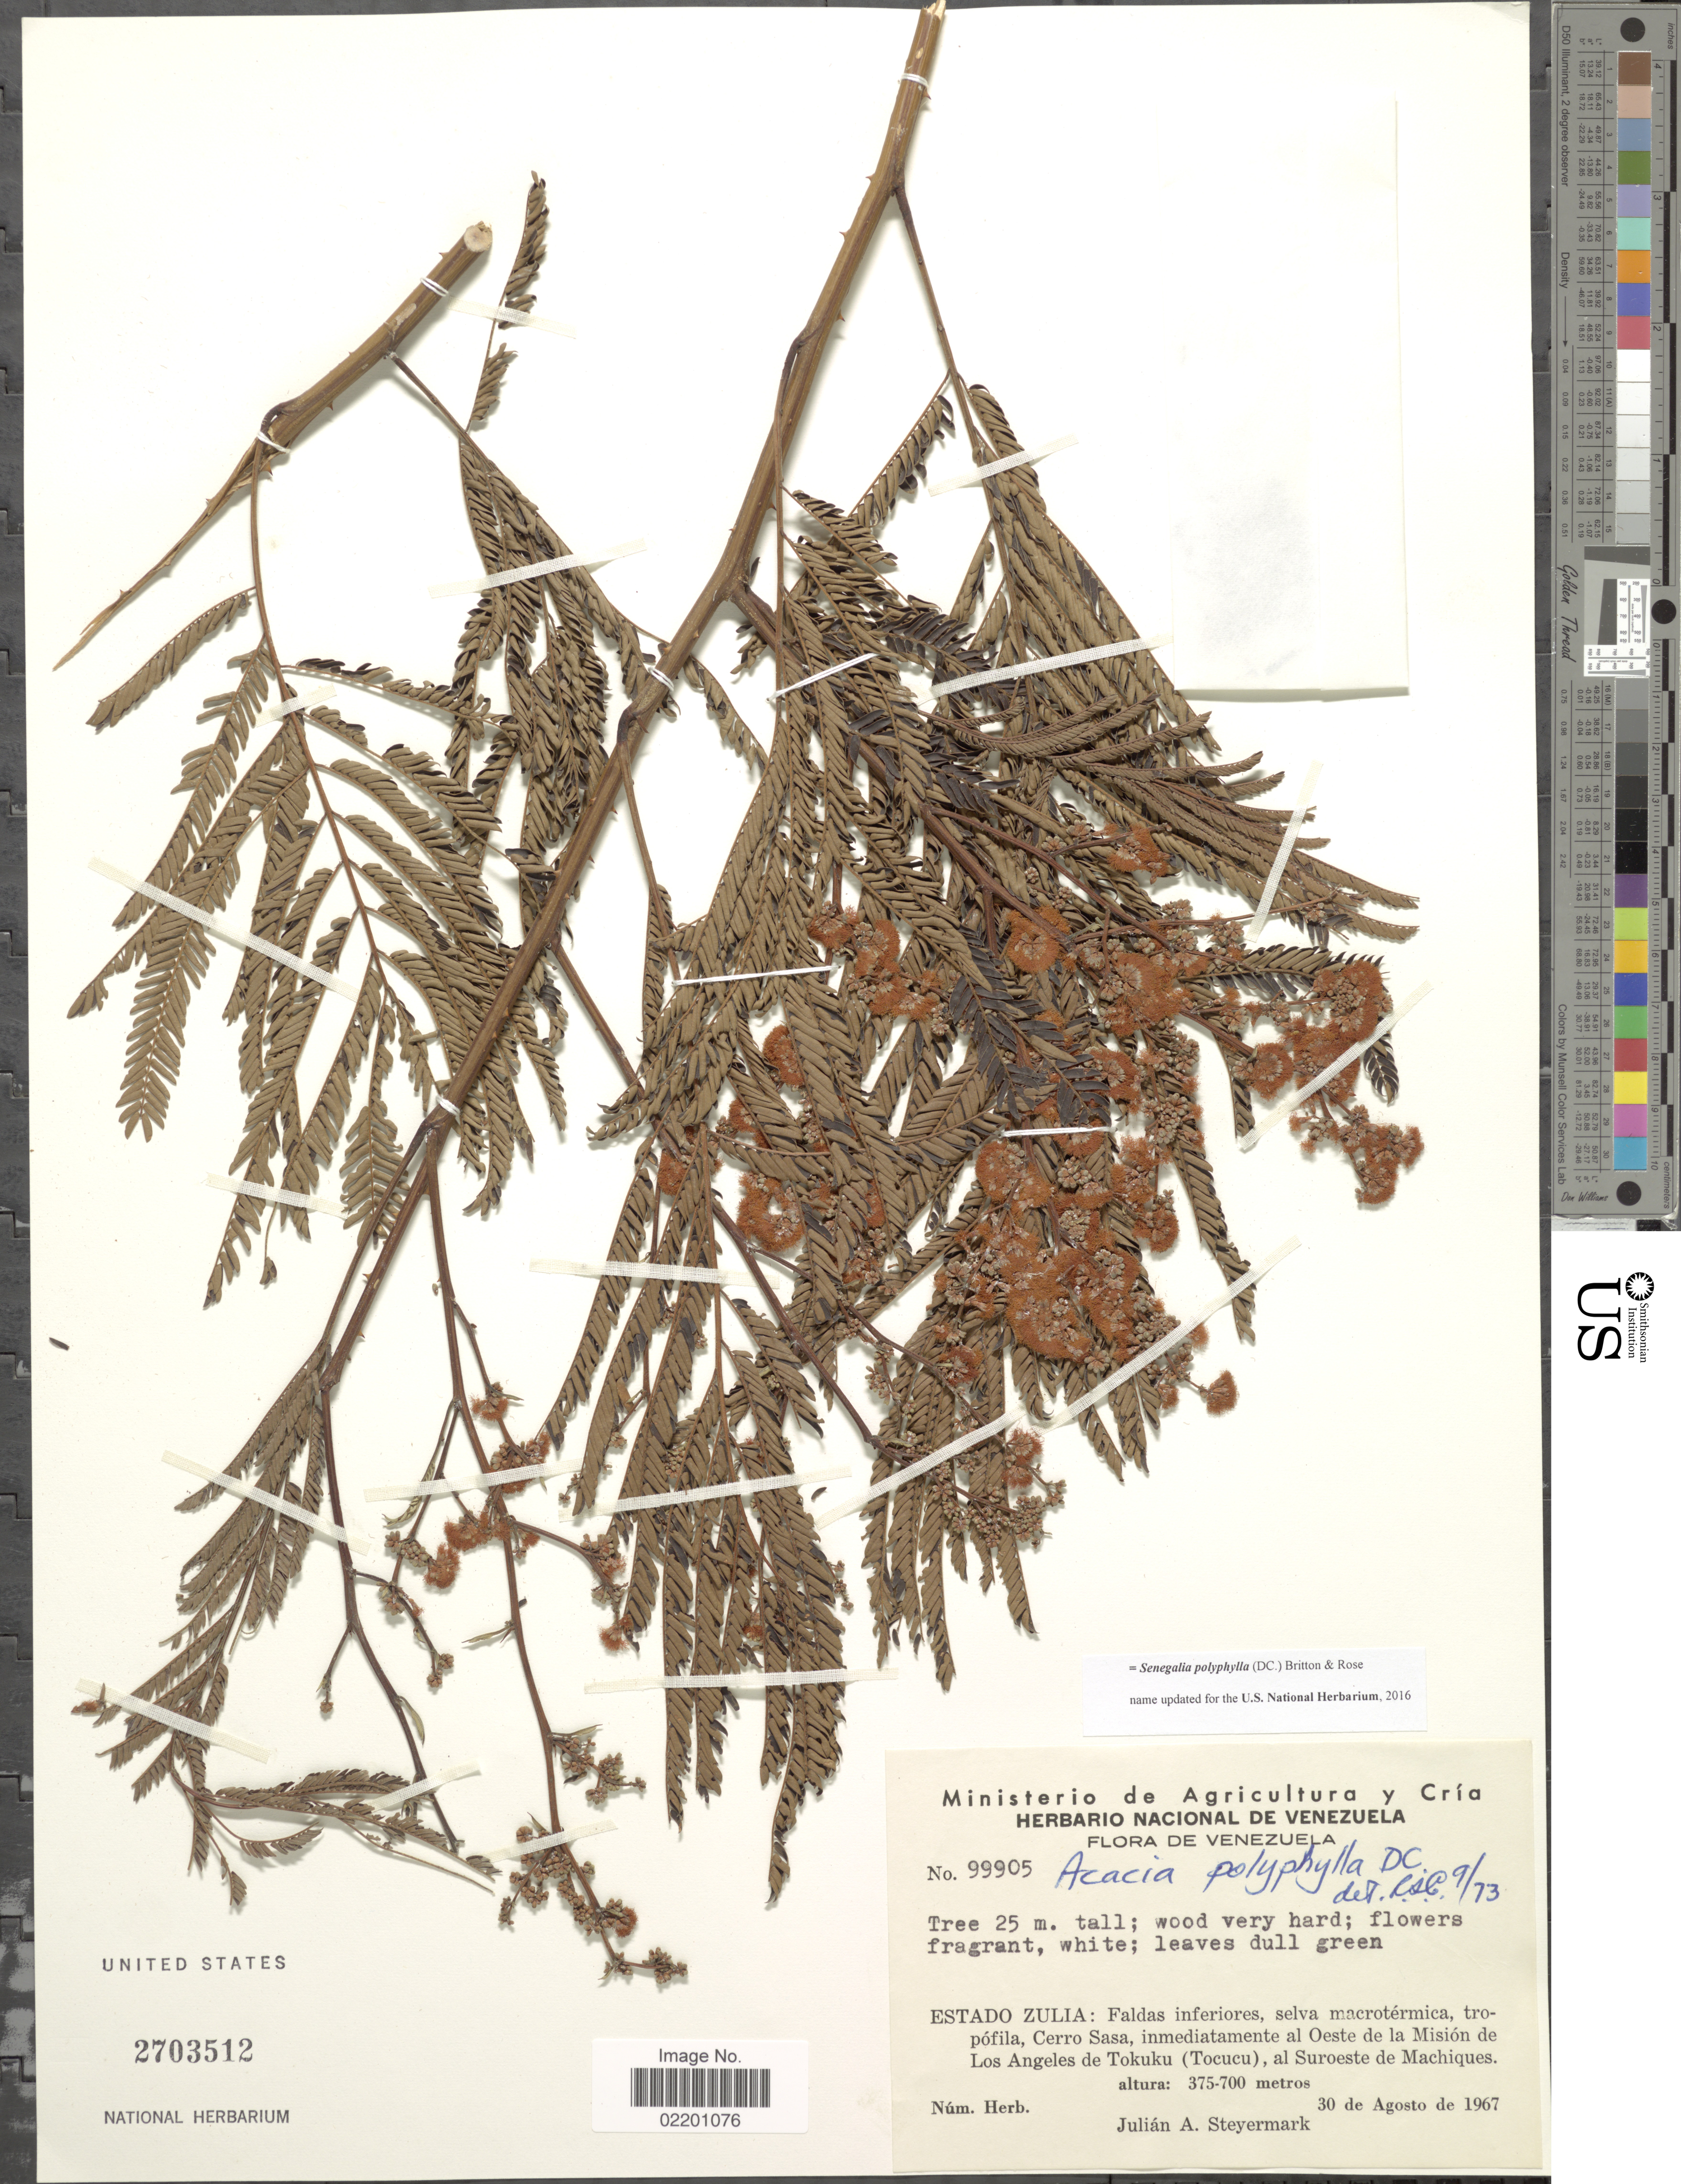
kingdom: Plantae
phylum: Tracheophyta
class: Magnoliopsida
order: Fabales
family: Fabaceae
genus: Senegalia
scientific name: Senegalia loretensis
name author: (J.F. Macbr.) Seigler & Ebinger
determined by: Santos, V. Terra dos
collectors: J. Steyermark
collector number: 99905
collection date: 1967-08-30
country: Venezuela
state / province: Zulia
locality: Estado Zulia: Faldas inferiores, selva macrotermica, tropofila, Cerra Sasa, inmediatamente al Oeste de la Mision de Los Angeles de Tokuku ( Tocucu), al Suroeste de Machiques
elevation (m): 375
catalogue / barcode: US 2703512